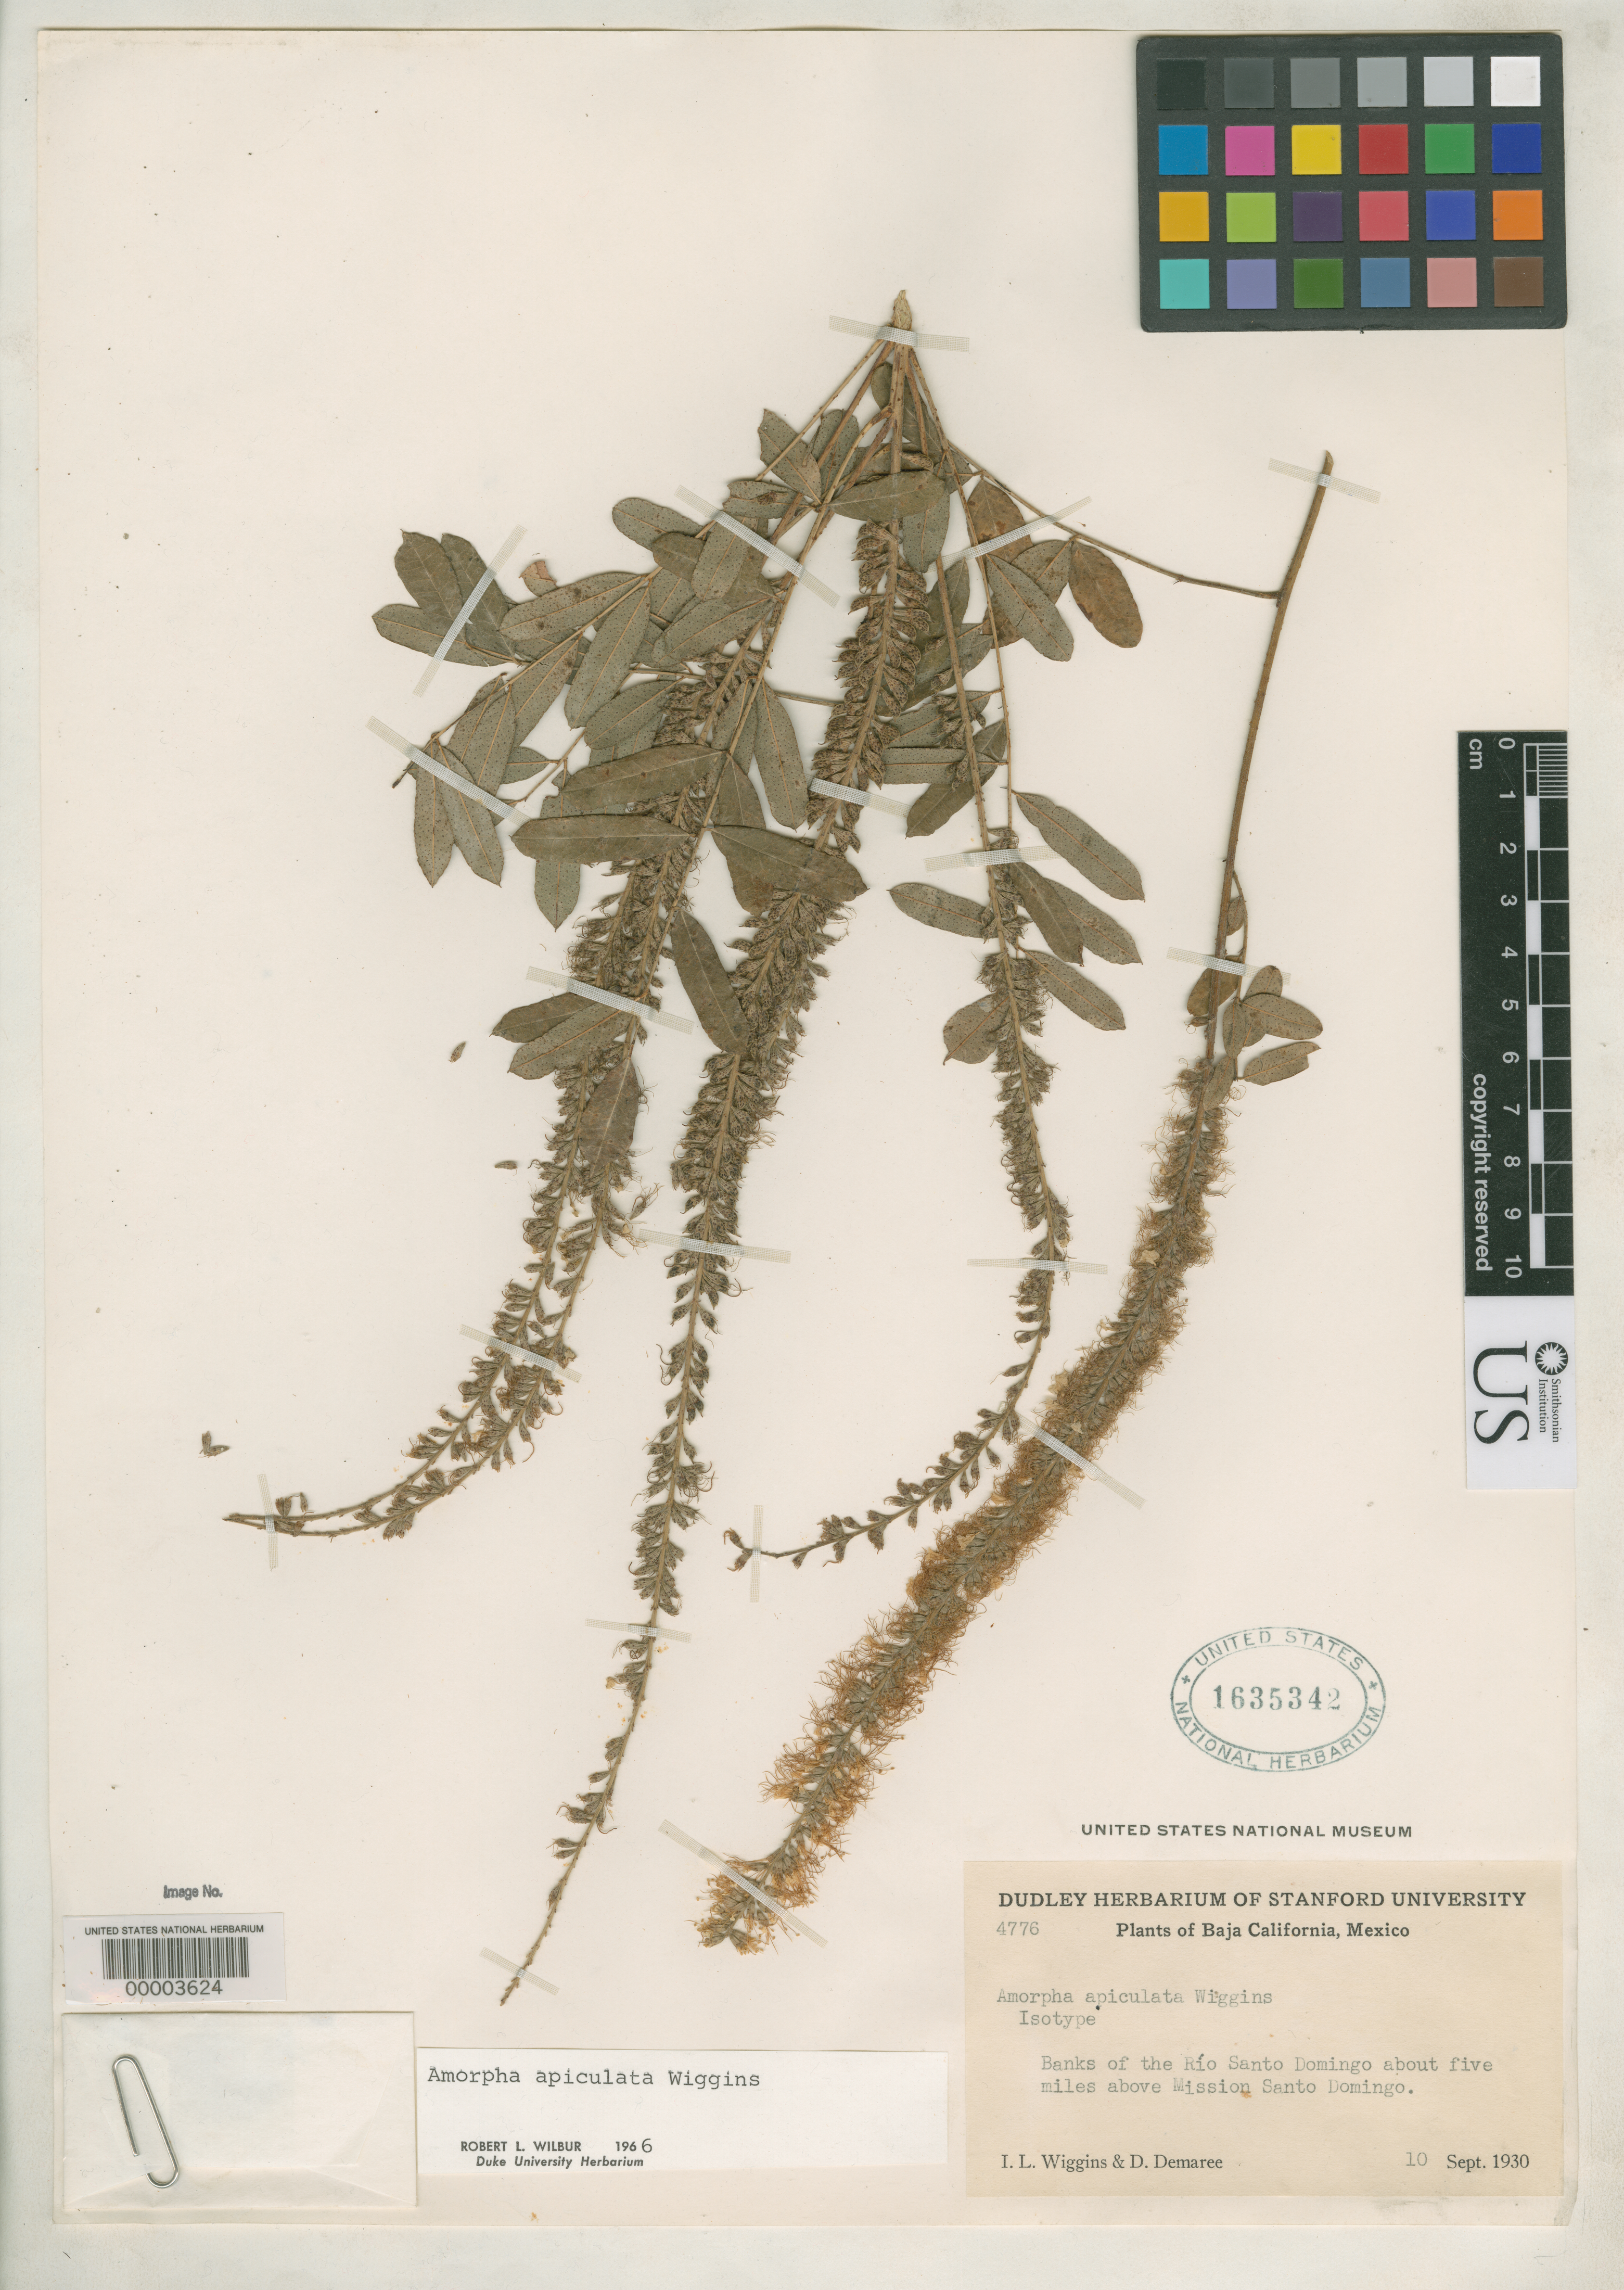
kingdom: Plantae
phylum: Tracheophyta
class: Magnoliopsida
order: Fabales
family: Fabaceae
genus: Amorpha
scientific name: Amorpha apiculata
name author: Wiggins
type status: Isotype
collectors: I. L. Wiggins & D. Demaree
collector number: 4776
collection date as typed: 10 Sep 1930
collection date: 1930-09-10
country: Mexico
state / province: Baja California Norte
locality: San Quintin, Rio Santo Domingo, Mission Santo Domingo.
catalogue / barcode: US 1635342